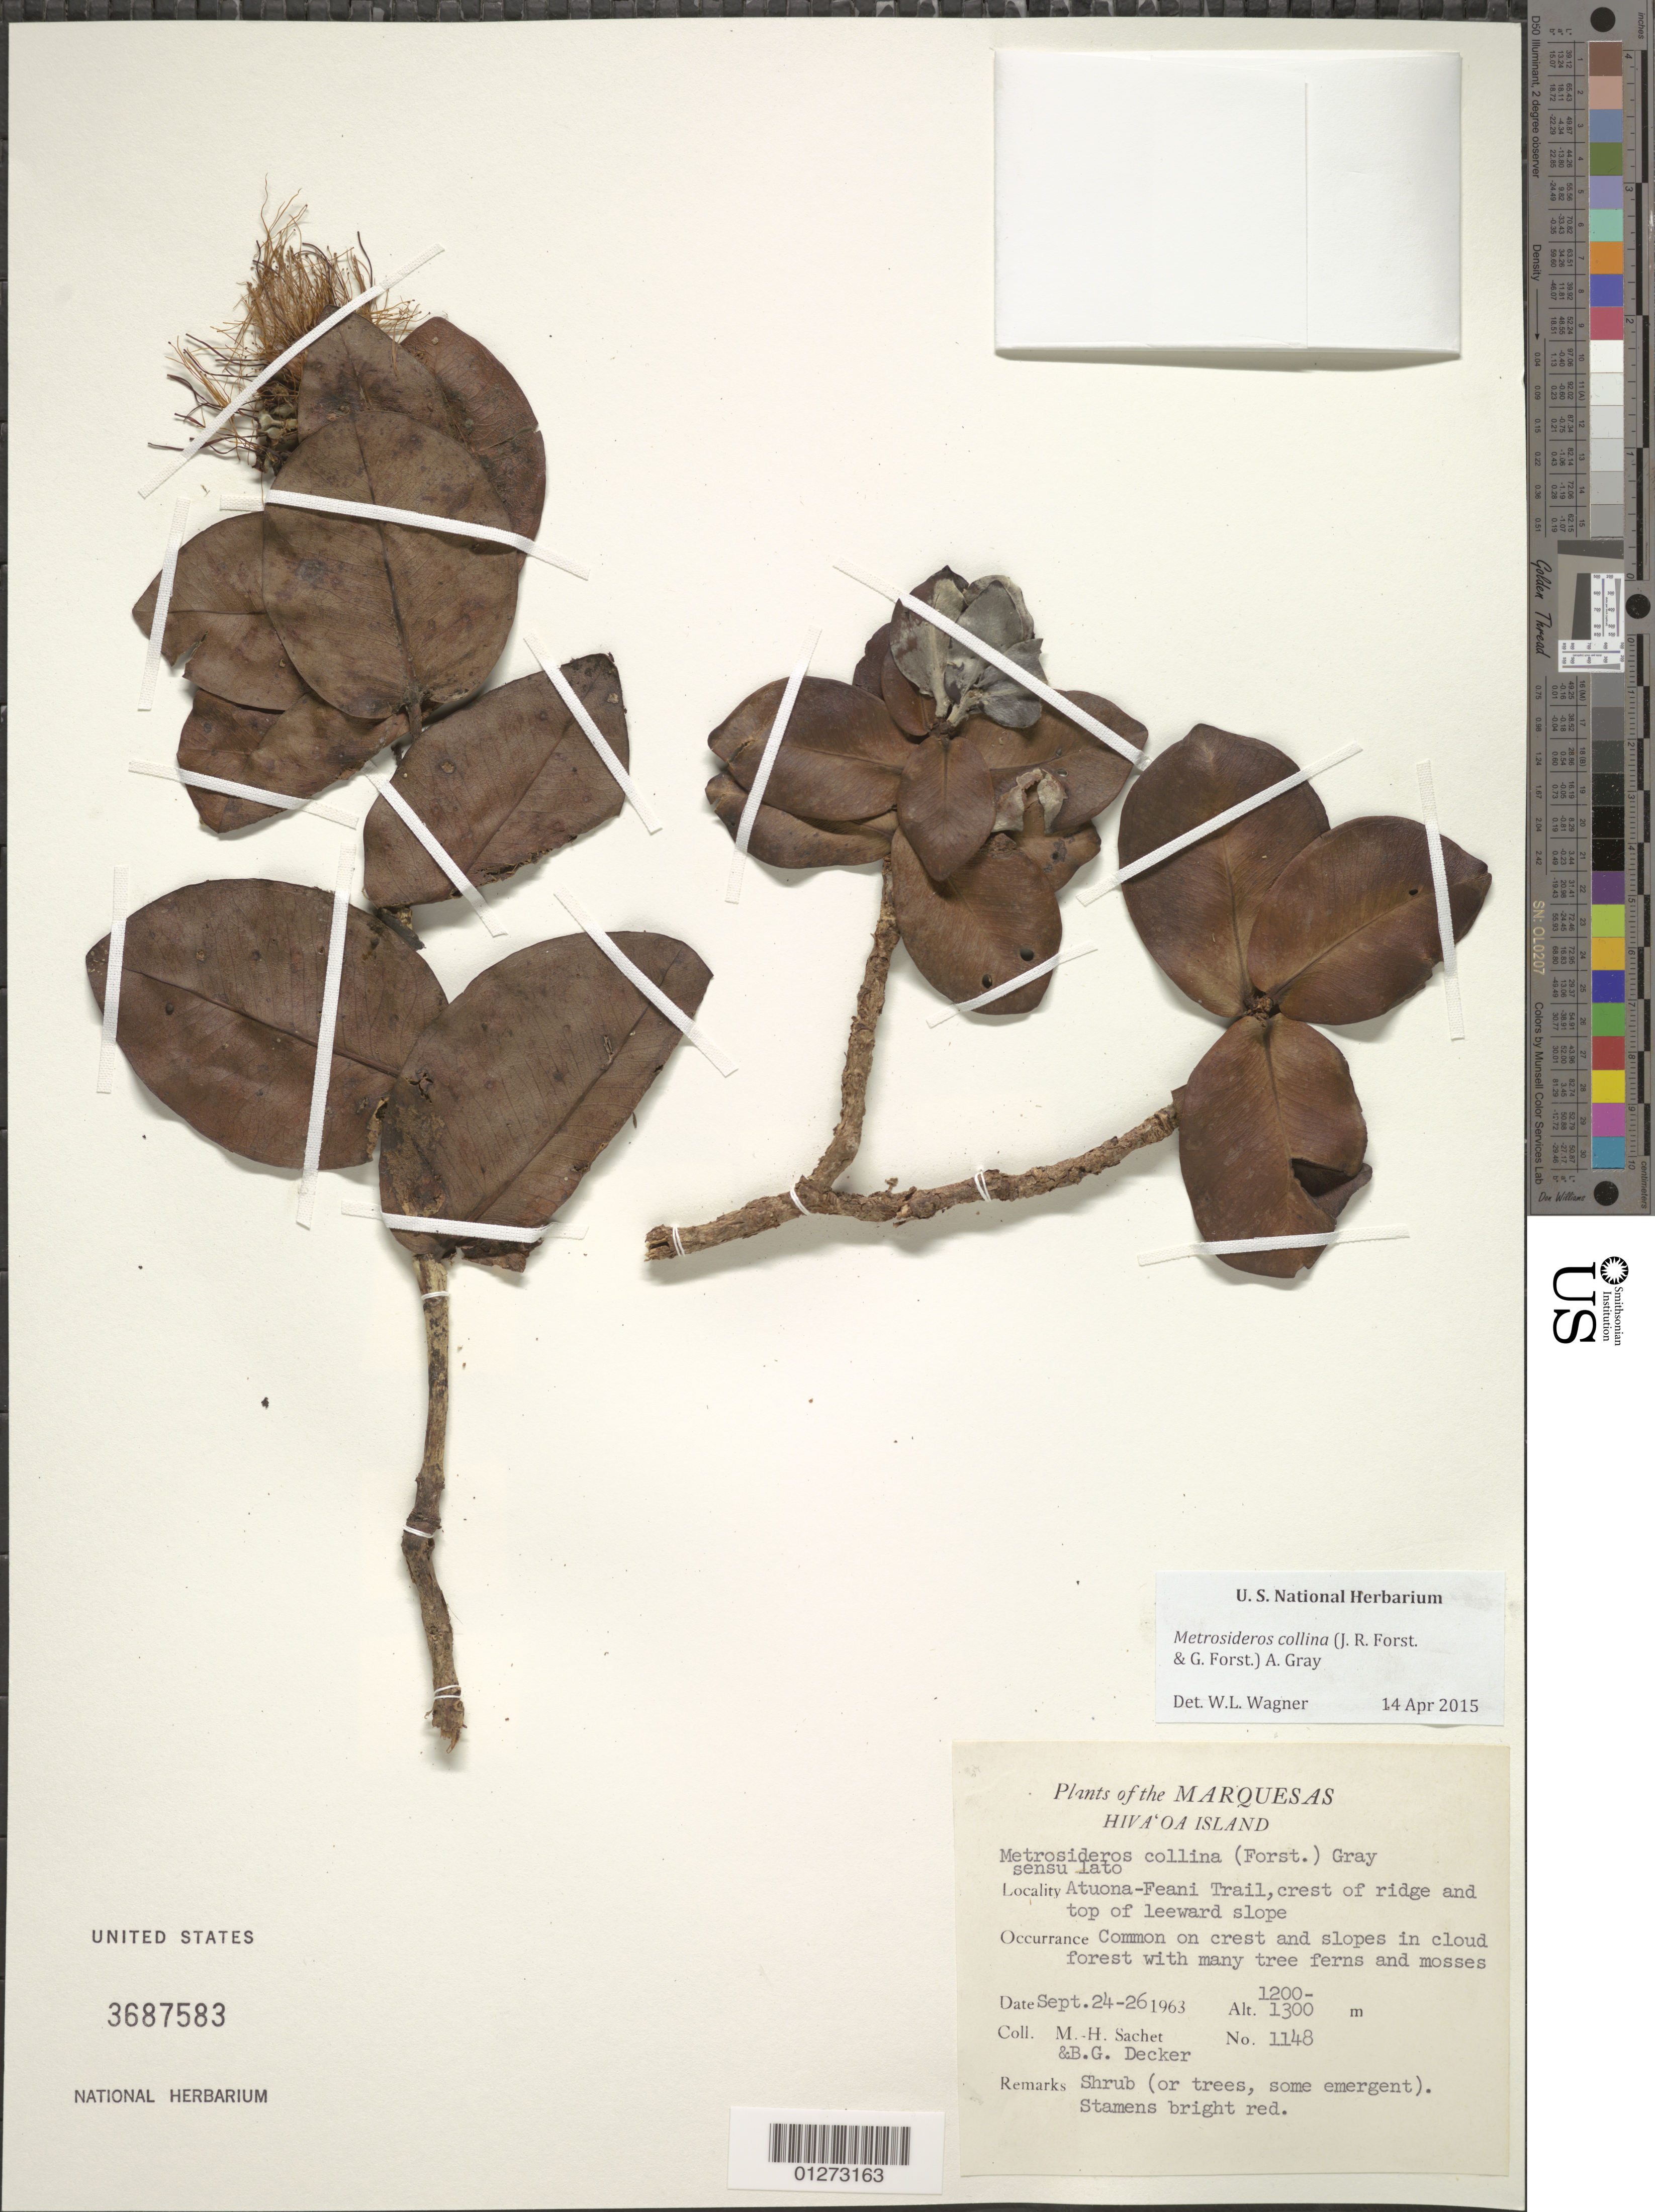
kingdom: Plantae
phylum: Tracheophyta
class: Magnoliopsida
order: Myrtales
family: Myrtaceae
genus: Metrosideros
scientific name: Metrosideros collina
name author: (J.R. Forst. & G. Forst.) A. Gray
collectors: M.-H. Sachet & B. G. Decker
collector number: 1148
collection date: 1963-09-24/1963-09-26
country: French Polynesia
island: Hiva Oa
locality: Atuona-Feani Trail, crest of ridge and top of leeward slope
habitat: Common on crest and slopes in cloud forest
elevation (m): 1200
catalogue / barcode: US 3687583